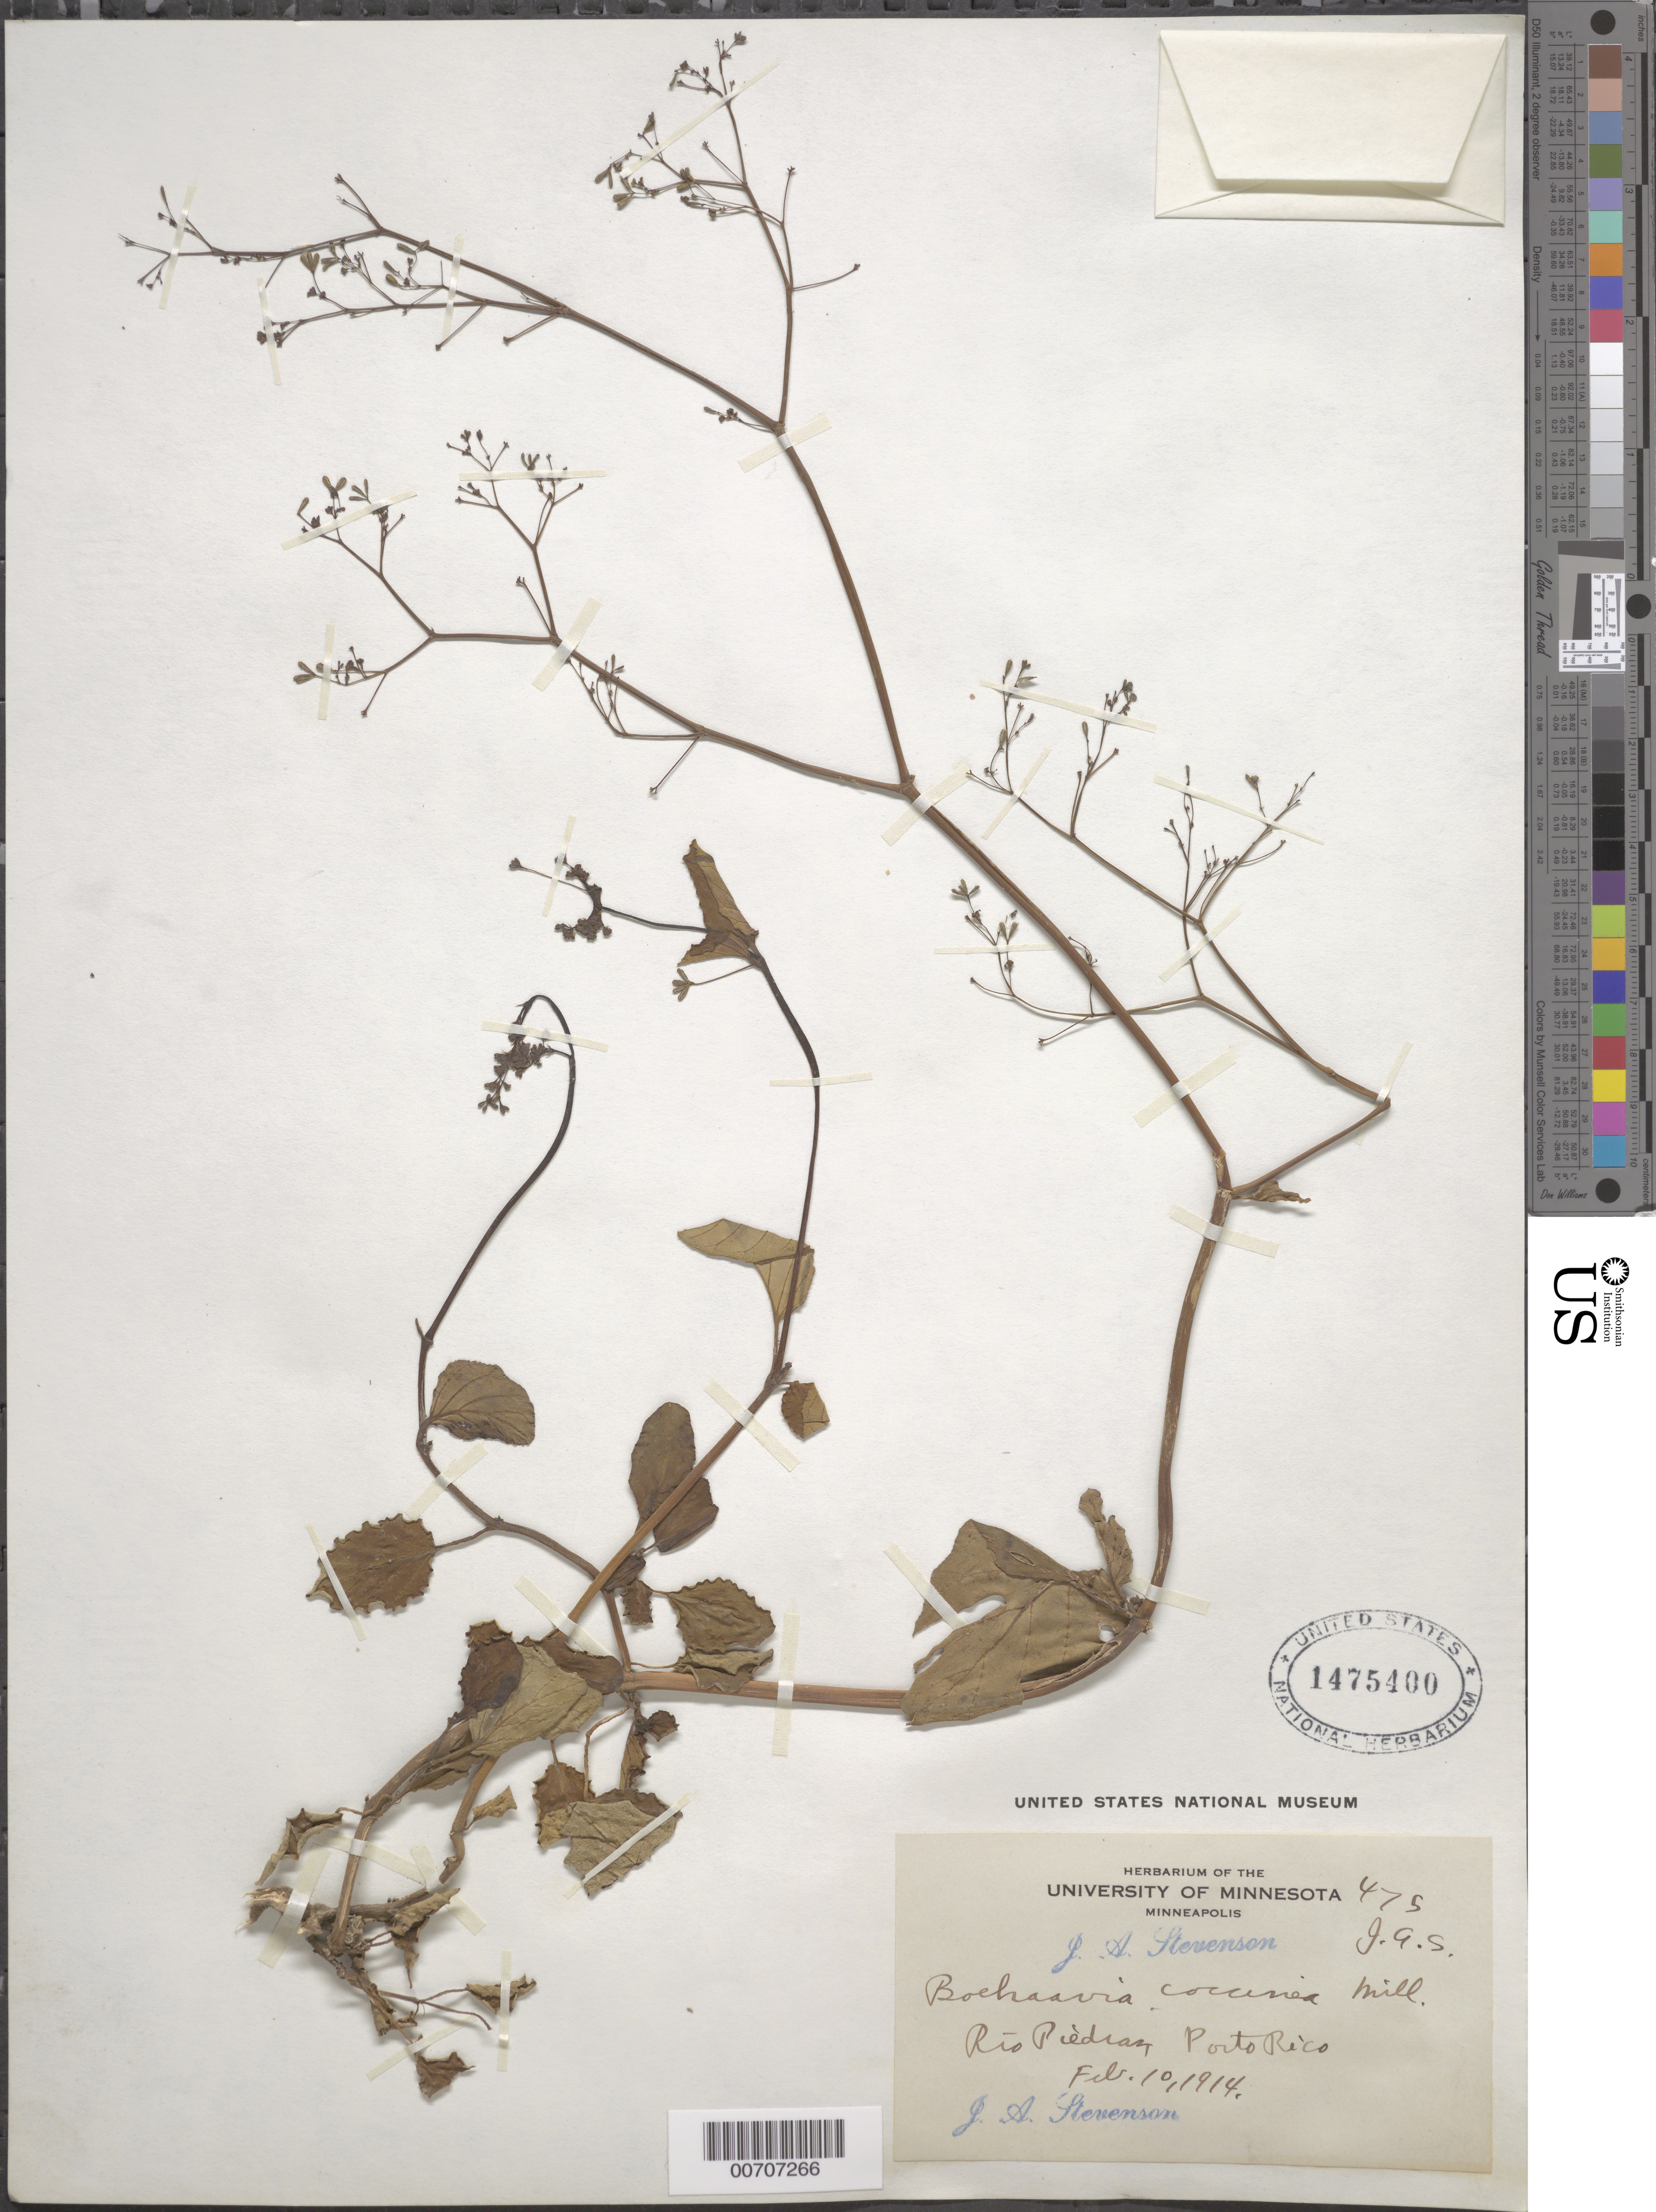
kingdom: Plantae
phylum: Tracheophyta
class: Magnoliopsida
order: Caryophyllales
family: Nyctaginaceae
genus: Boerhavia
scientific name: Boerhavia coccinea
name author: Mill.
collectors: J. Stevenson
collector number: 475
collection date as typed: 10 Feb 1914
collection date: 1914-02-10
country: Puerto Rico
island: Greater Antilles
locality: Río Piedras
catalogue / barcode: US 1475400